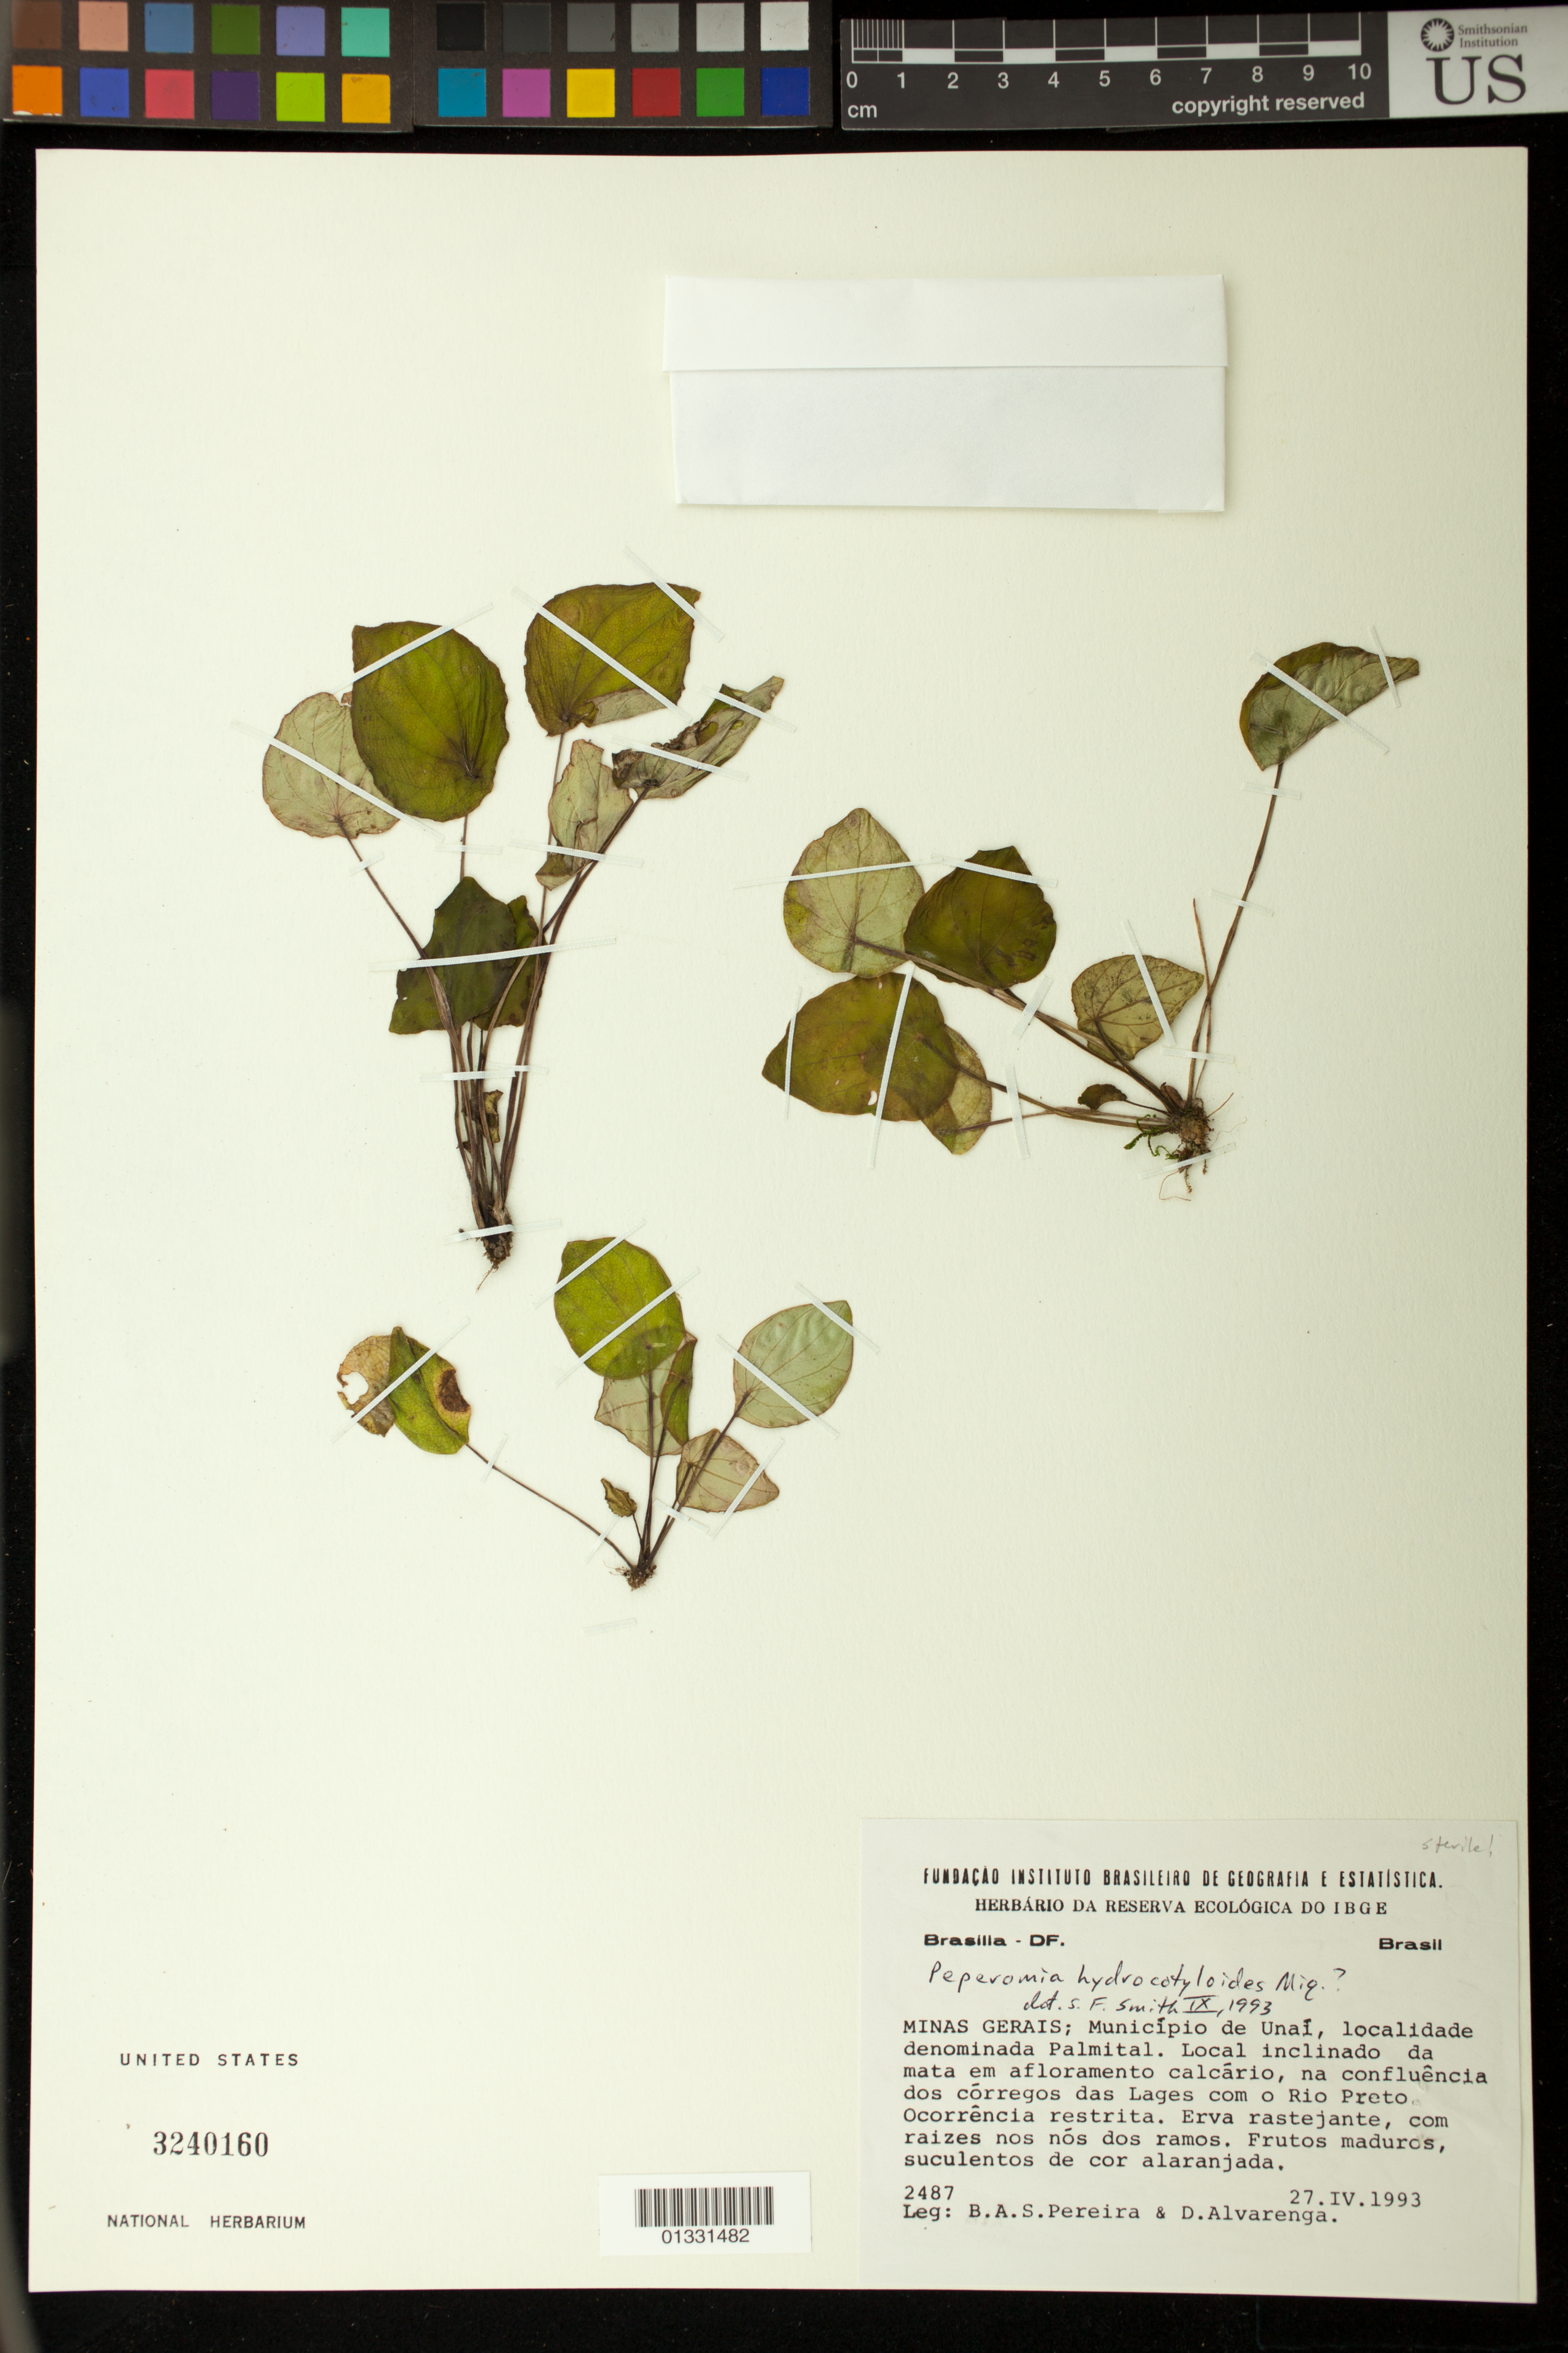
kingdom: Plantae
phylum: Tracheophyta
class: Magnoliopsida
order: Piperales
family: Piperaceae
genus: Peperomia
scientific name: Peperomia hydrocotyloides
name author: Miq.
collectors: B. A. S. Pereira & D. Alvarenga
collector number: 2487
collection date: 1993-04-27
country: Brazil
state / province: Minas Gerais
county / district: Unaí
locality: Localidade denominada Palmital. Na confluência dos córregos das Lages com o Rio Preto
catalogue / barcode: US 3240160